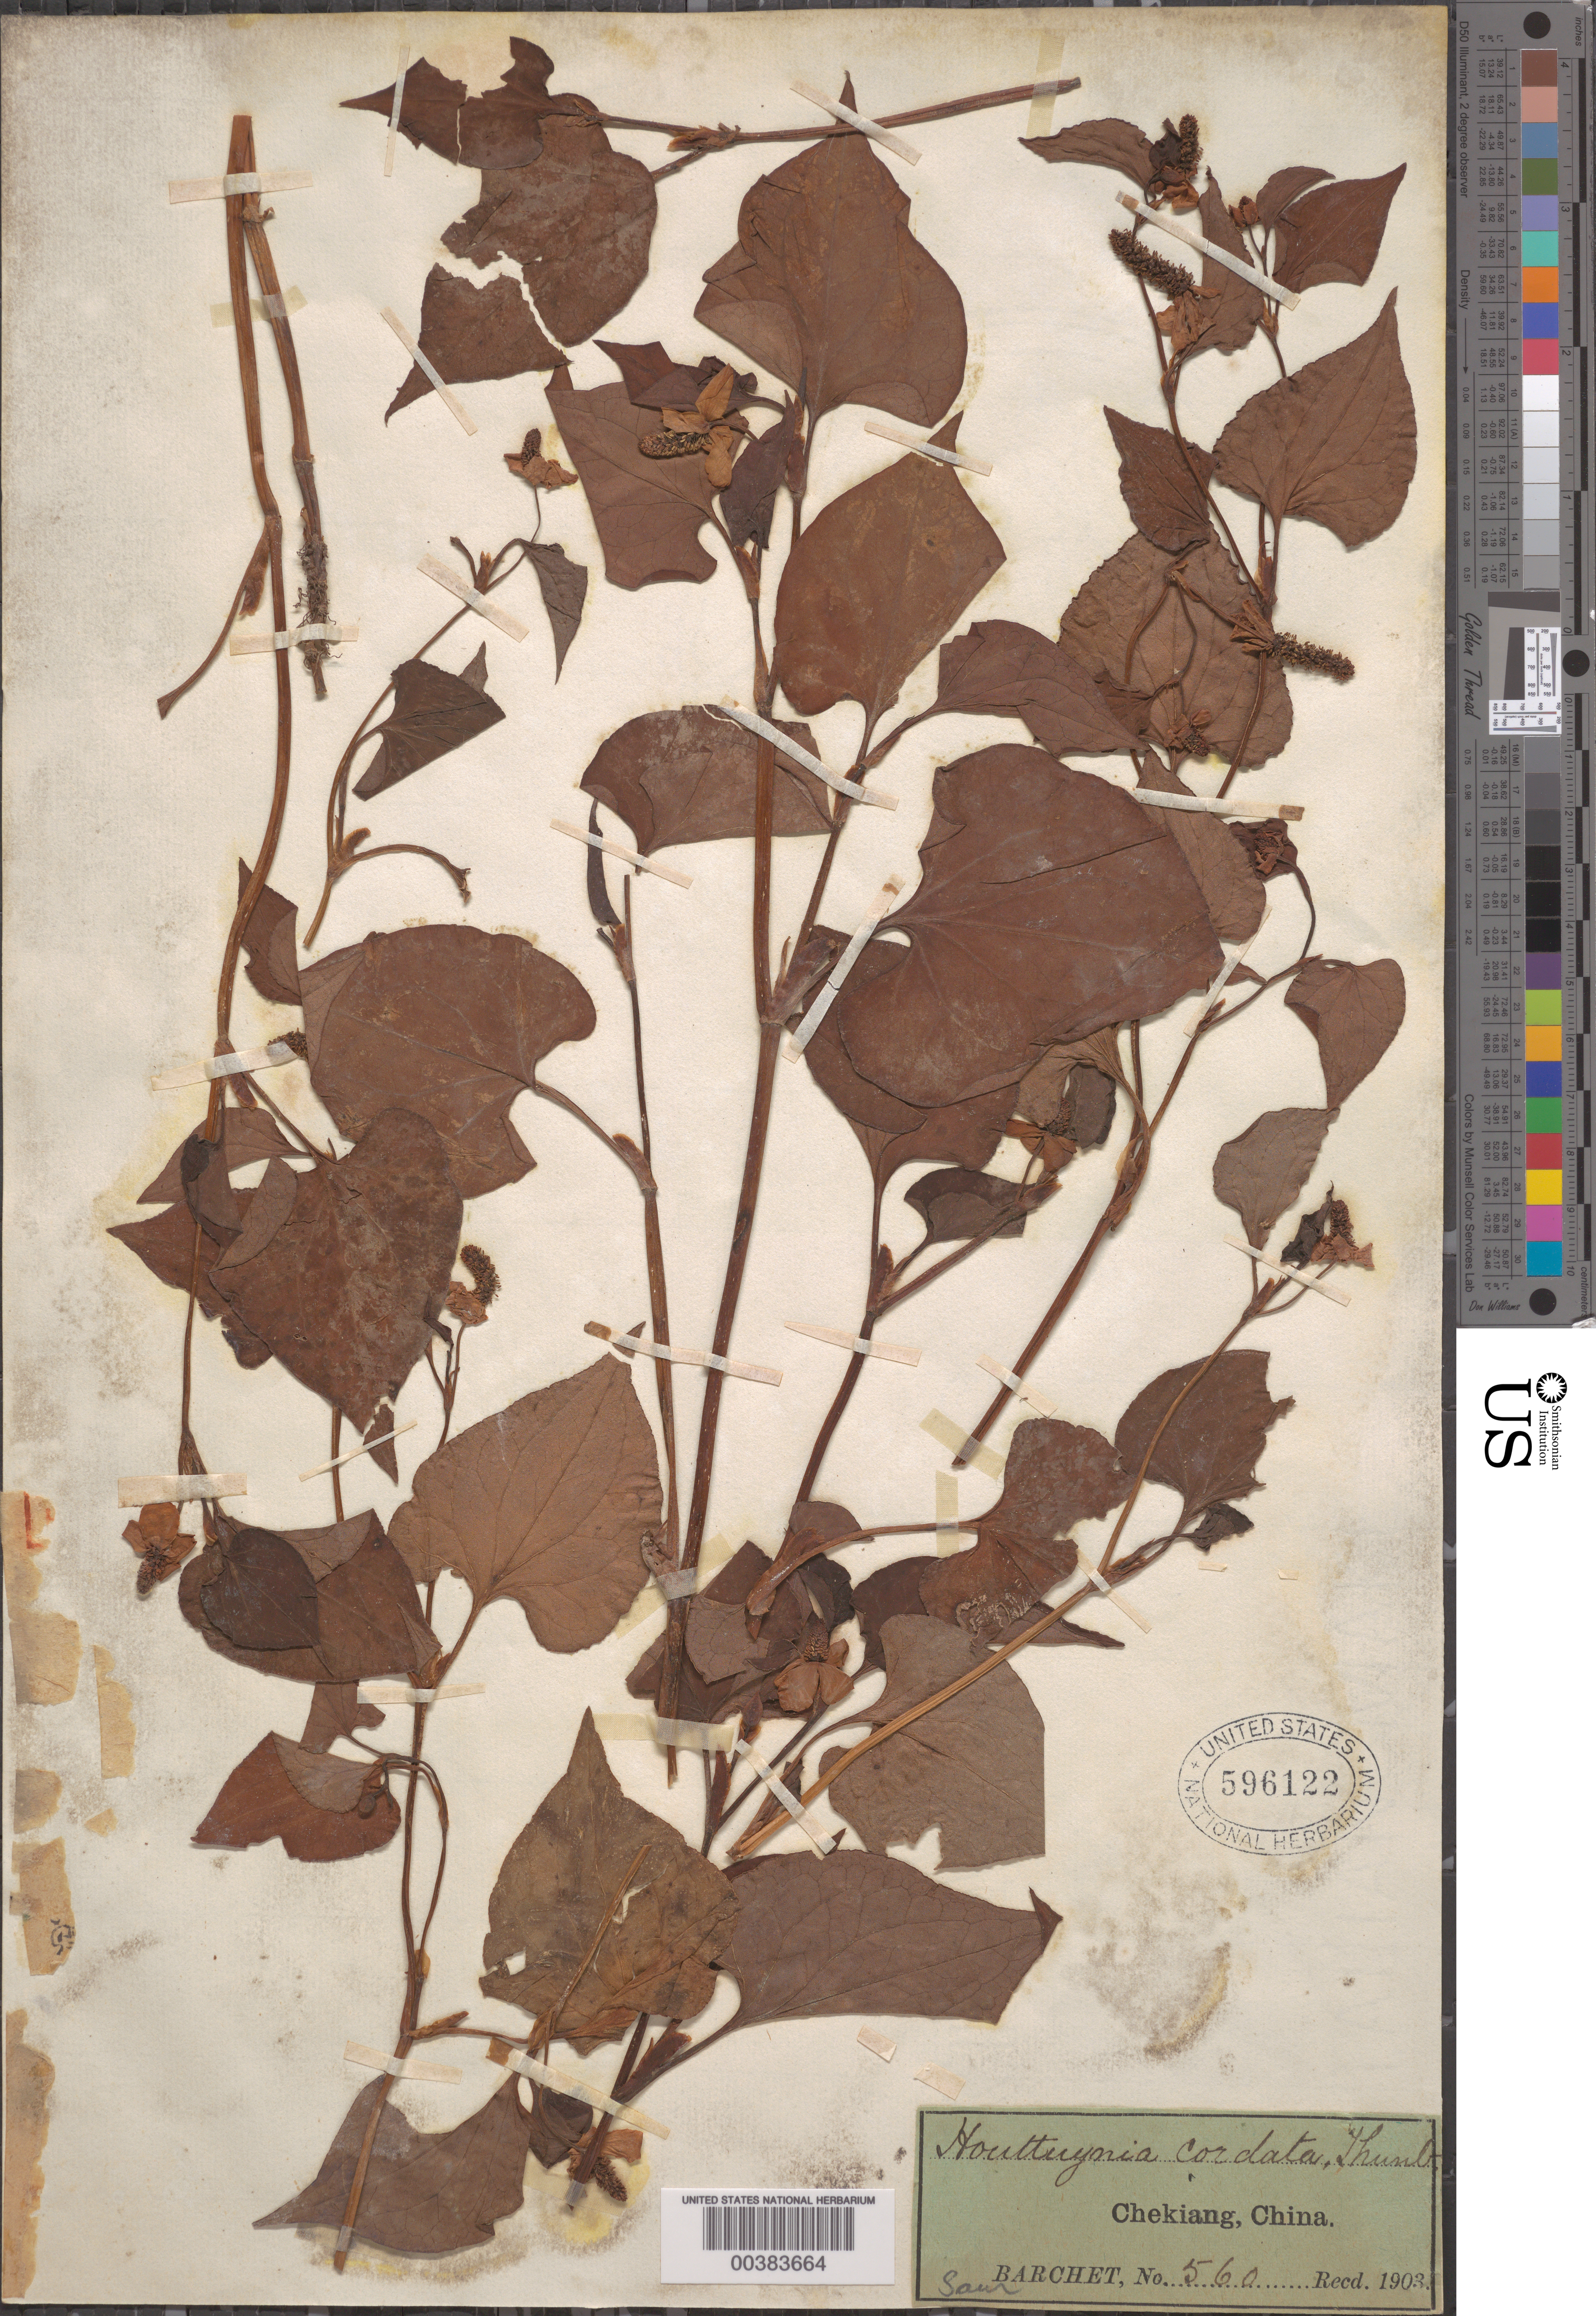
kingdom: Plantae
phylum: Tracheophyta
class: Magnoliopsida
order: Piperales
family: Saururaceae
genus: Houttuynia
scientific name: Houttuynia cordata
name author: Thunb.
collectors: S. P. Barchet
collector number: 560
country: China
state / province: Zhejiang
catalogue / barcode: US 596122